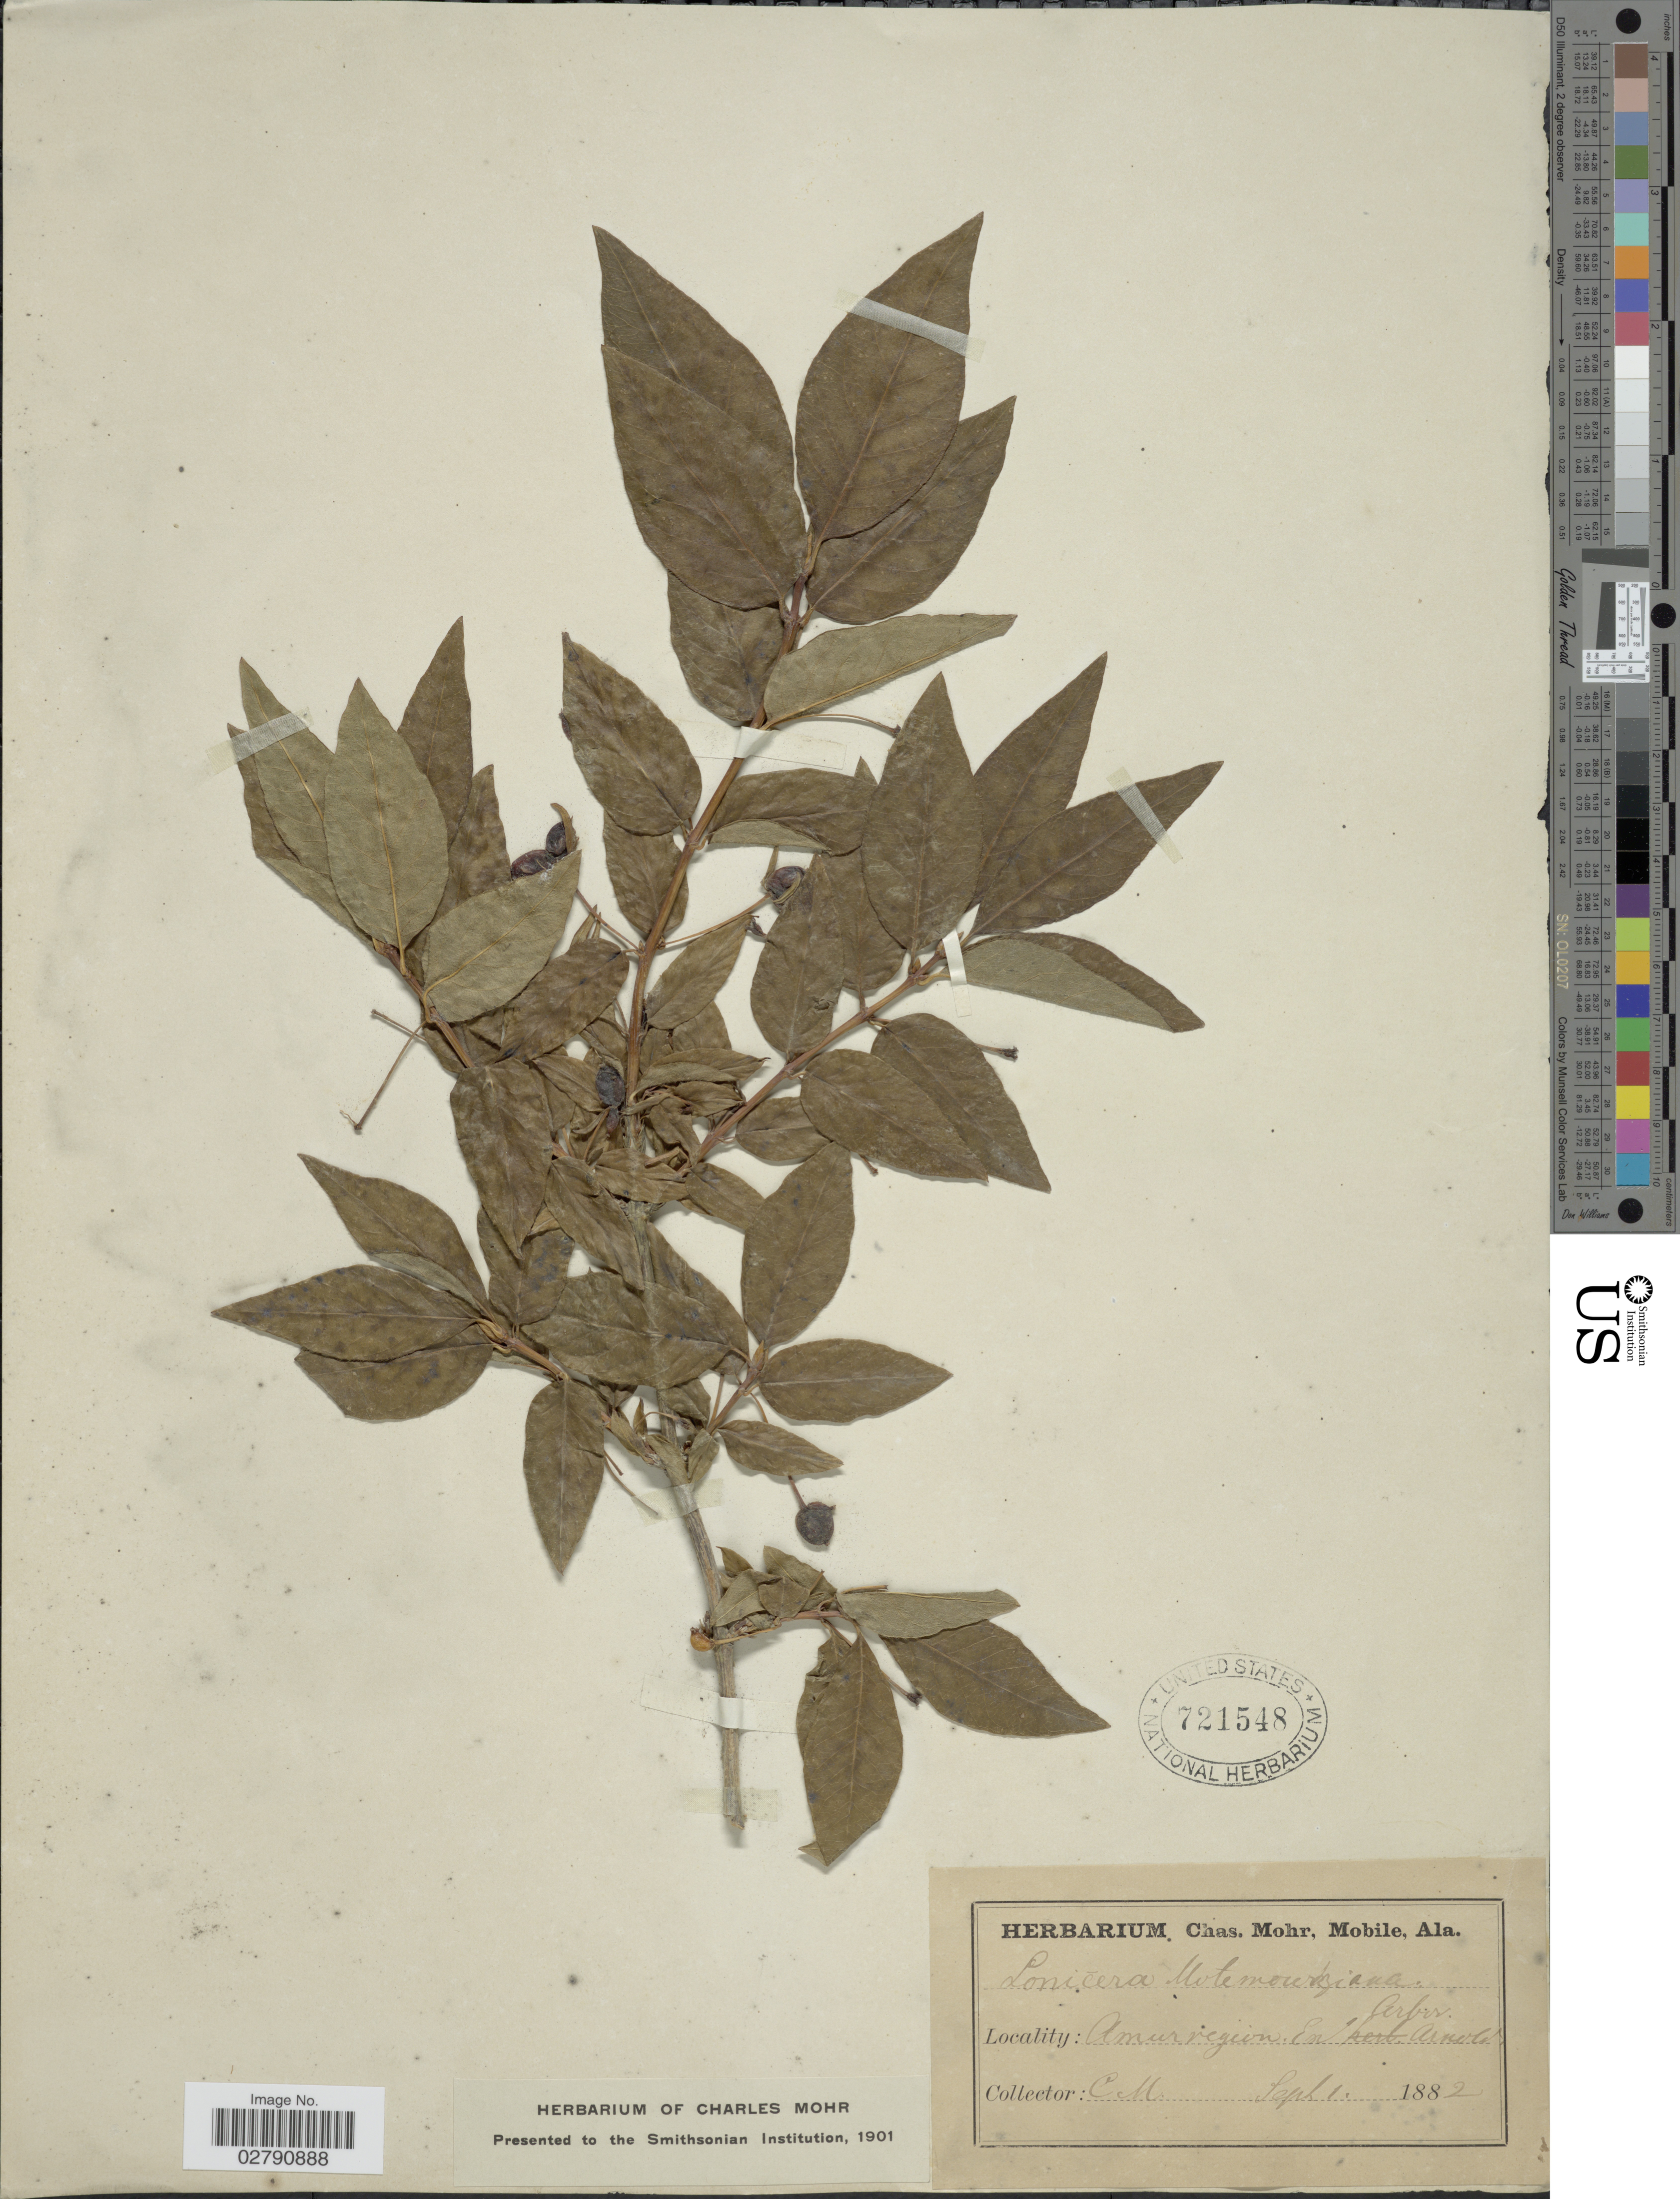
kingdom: Plantae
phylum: Tracheophyta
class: Magnoliopsida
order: Dipsacales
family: Caprifoliaceae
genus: Lonicera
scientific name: Lonicera maackii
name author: (Rupr.) Maxim.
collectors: Mohr, C. T. (herbarium)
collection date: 1882-09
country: Russian Federation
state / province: Amur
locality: Amur region. En Arbor. Arnold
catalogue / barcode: US 721548